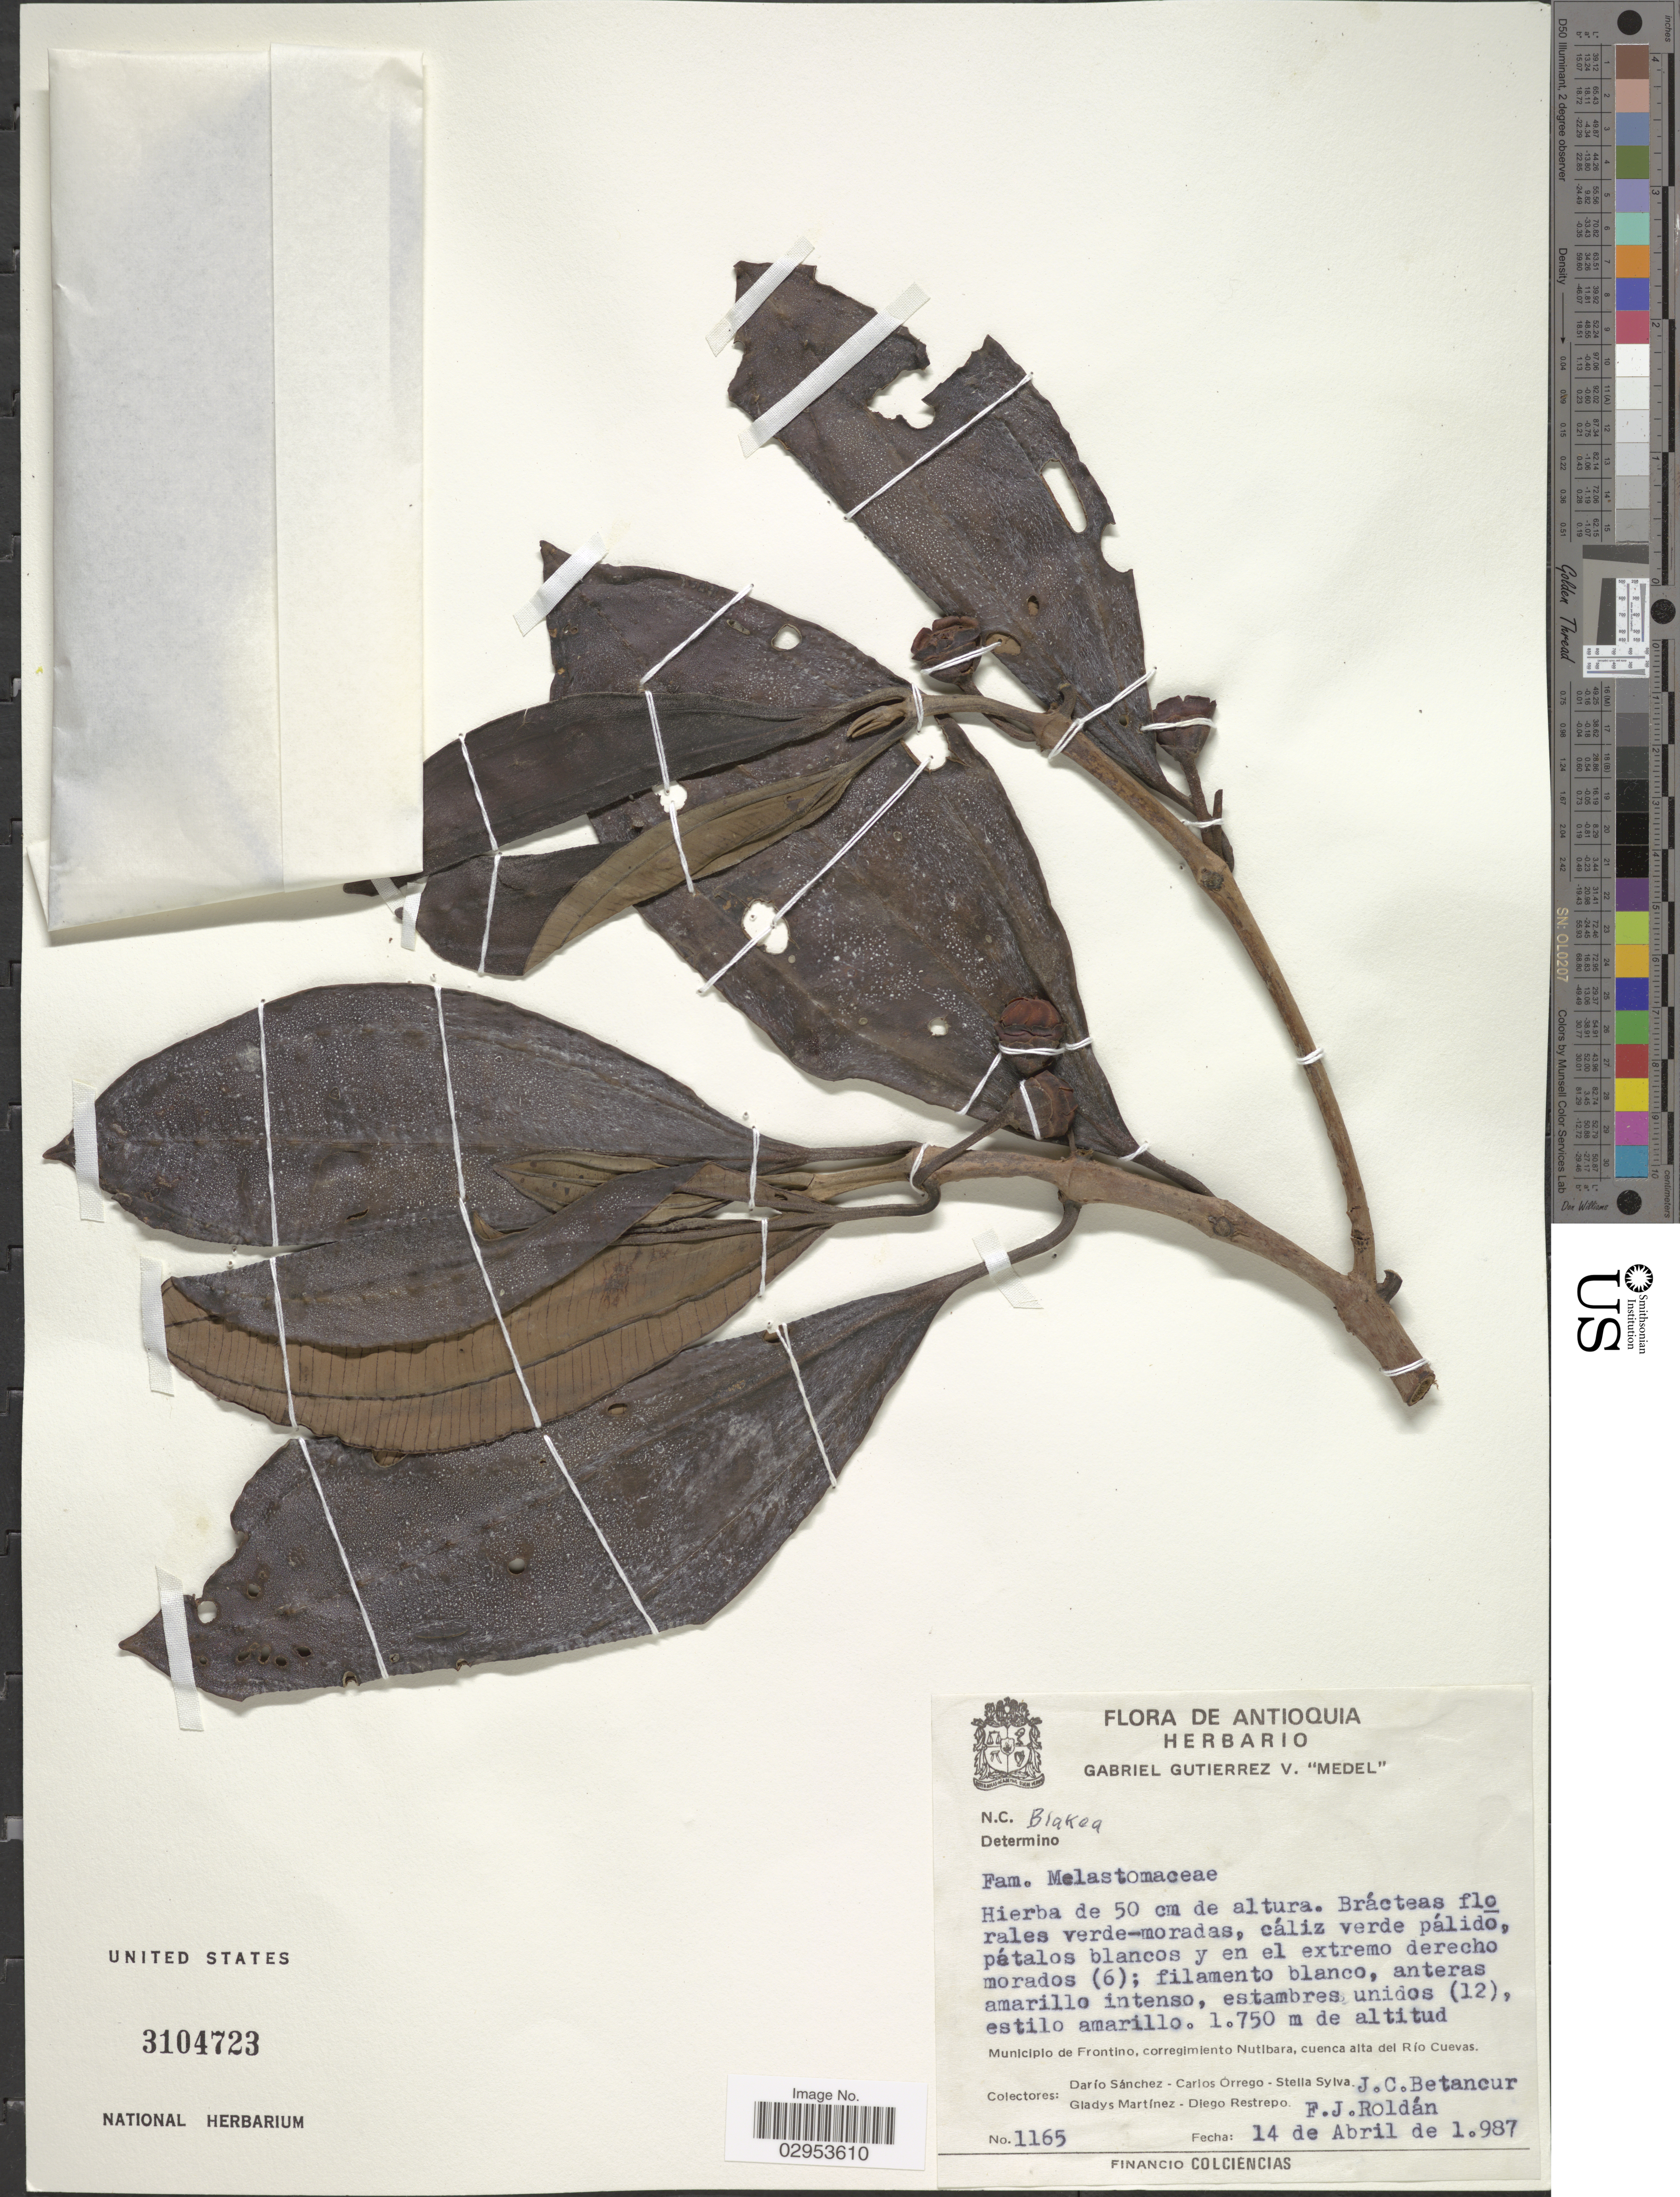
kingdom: Plantae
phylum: Tracheophyta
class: Magnoliopsida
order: Myrtales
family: Melastomataceae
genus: Blakea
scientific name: Blakea sp.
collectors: D. Sánchez, C. Orrego, S. Sylva, J. C. Betancur & et al.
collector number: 1165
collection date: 1987-04-14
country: Colombia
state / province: Antioquia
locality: Municipio de Frontino, corregimiento Nutibara, cuenca alta del Río Cuevas.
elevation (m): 1750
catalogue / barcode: US 3104723